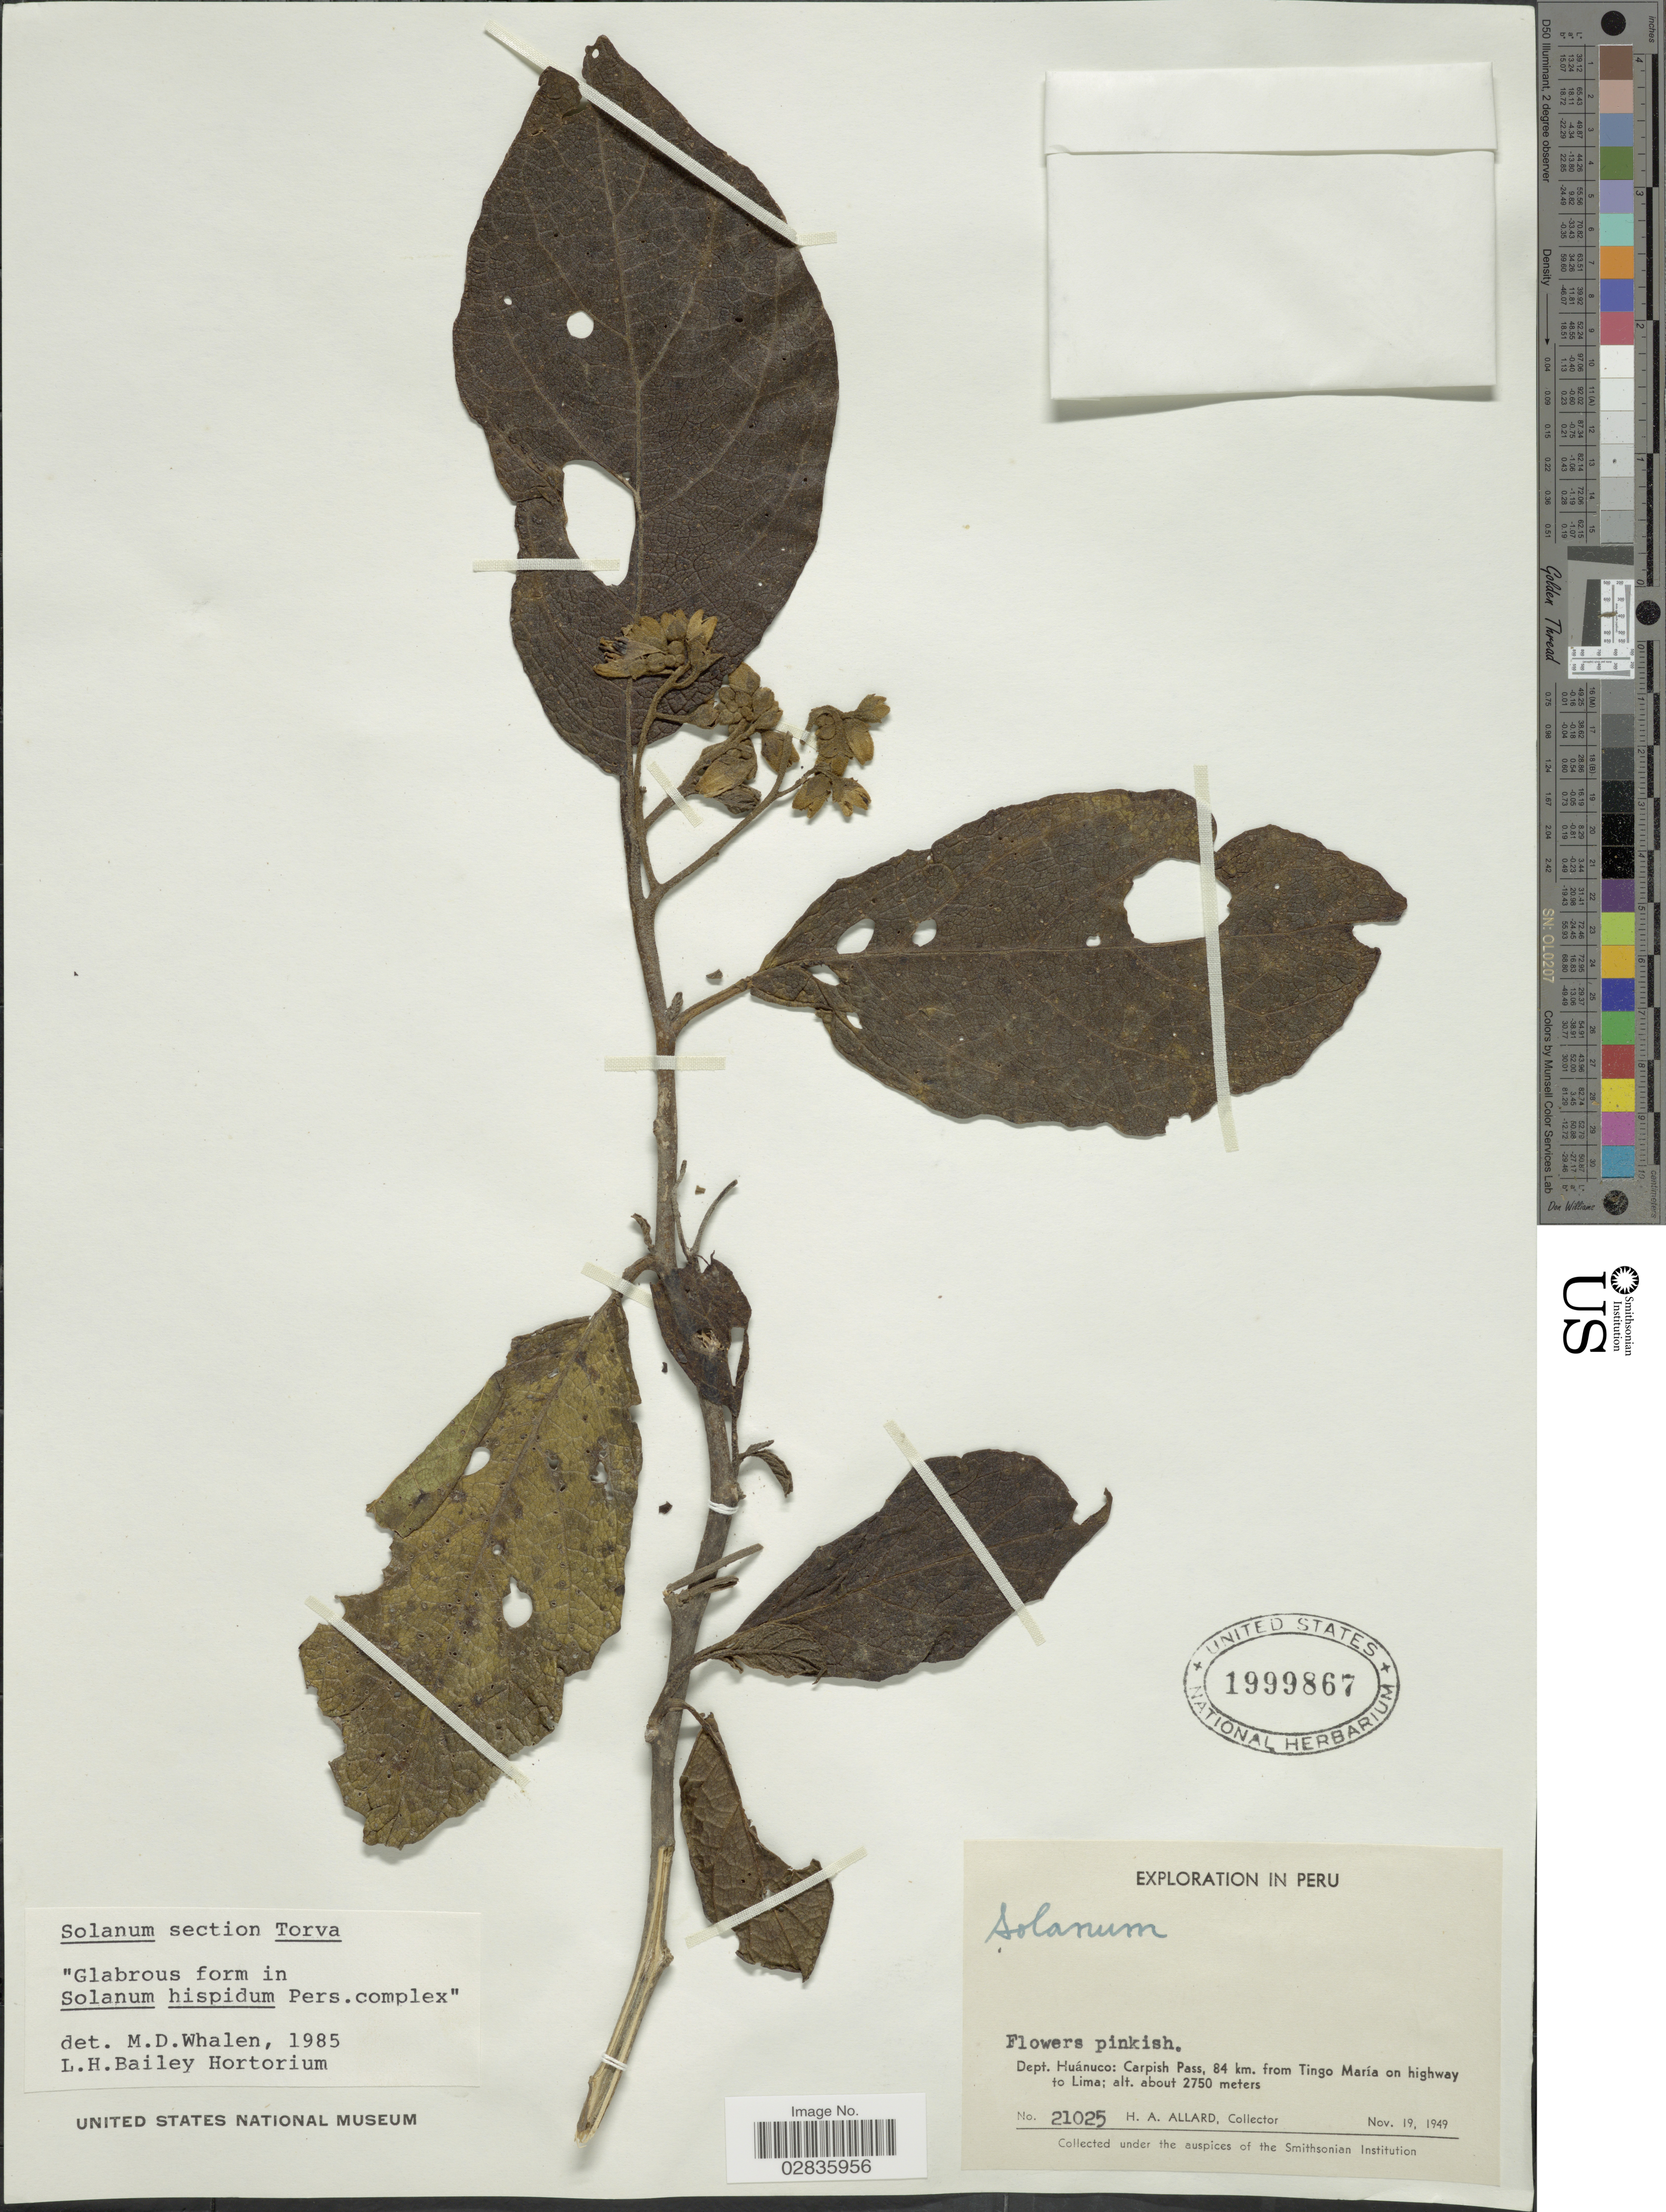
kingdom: Plantae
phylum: Tracheophyta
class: Magnoliopsida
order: Solanales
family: Solanaceae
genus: Solanum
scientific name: Solanum hispidum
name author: Pers.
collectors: H. A. Allard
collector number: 21025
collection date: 1949-11-19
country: Peru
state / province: Huánuco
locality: Carpish Pass, 84 km. from Tingo María on highway to Lima.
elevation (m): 2750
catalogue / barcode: US 1999867